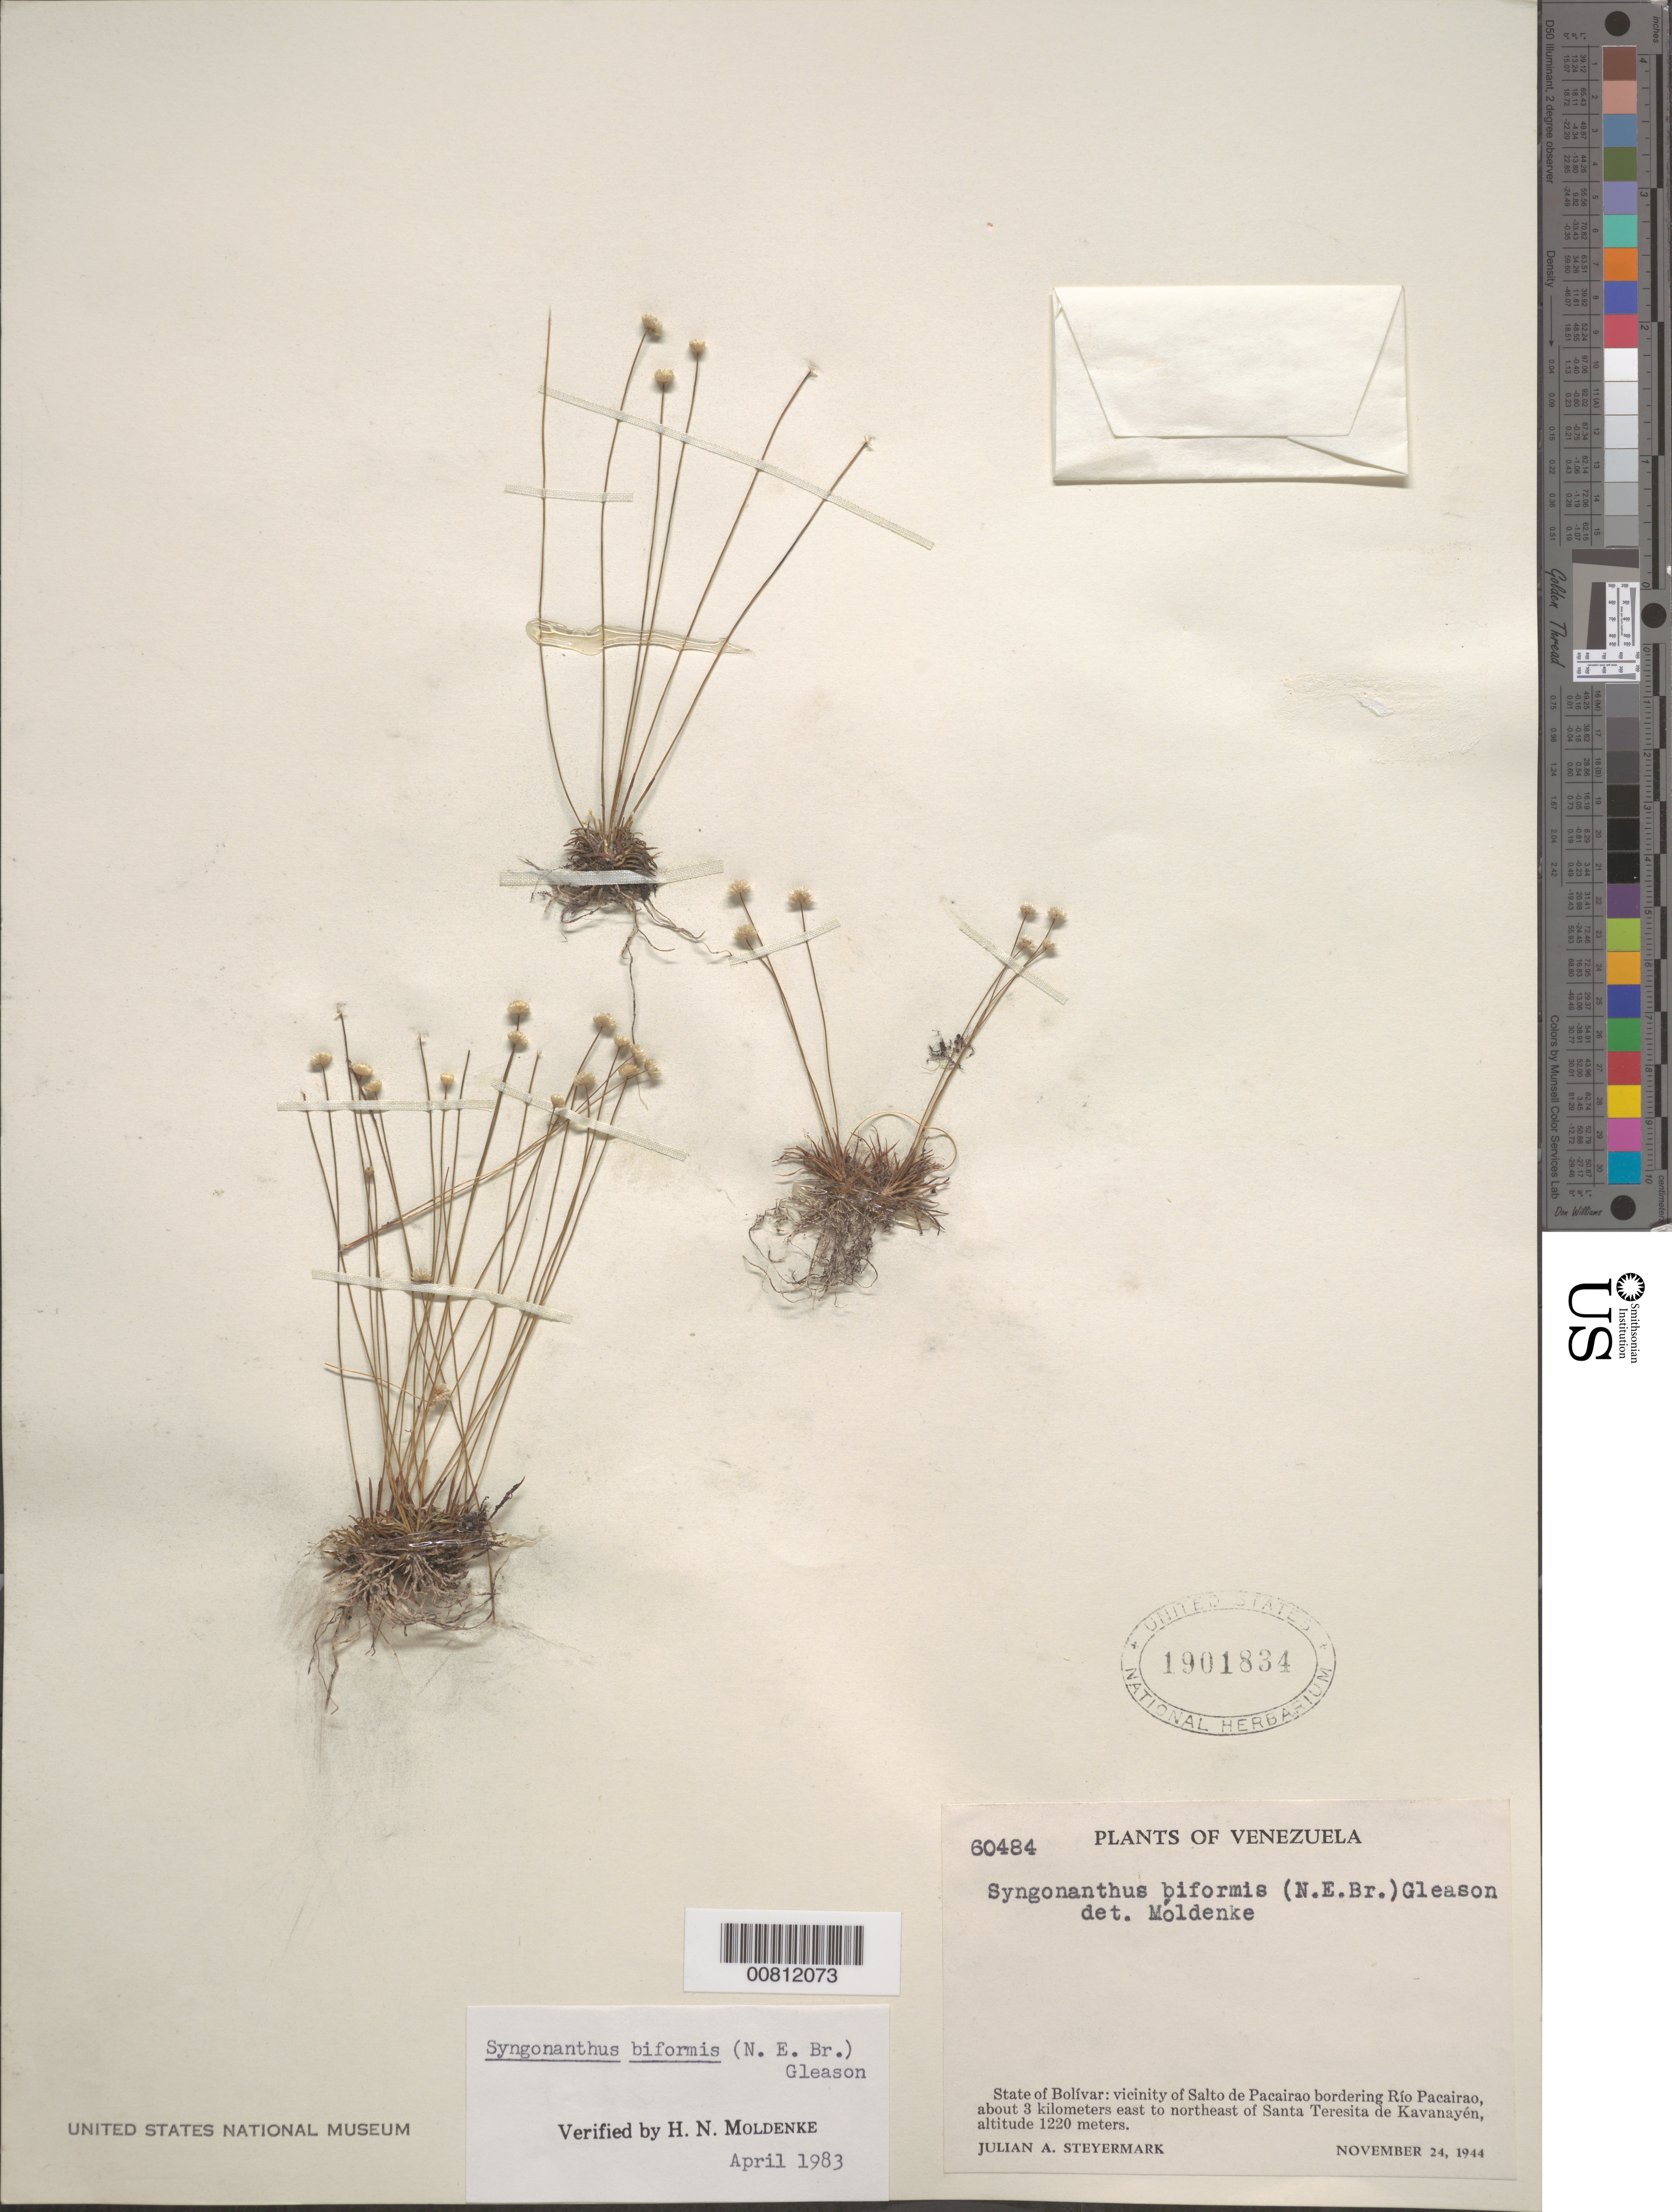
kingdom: Plantae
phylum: Tracheophyta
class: Liliopsida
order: Poales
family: Eriocaulaceae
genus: Syngonanthus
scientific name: Syngonanthus biformis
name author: (N.E. Br.) Gleason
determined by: Moldenke, H. N.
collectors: J. Steyermark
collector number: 60484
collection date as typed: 24-Nov-44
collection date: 1944-11-24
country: Venezuela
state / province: Bolívar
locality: Salto Pacairao, along Río Pacairao, 3 km E-NE of Santa Teresita de Kavanayén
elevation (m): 1220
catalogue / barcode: US 1901834